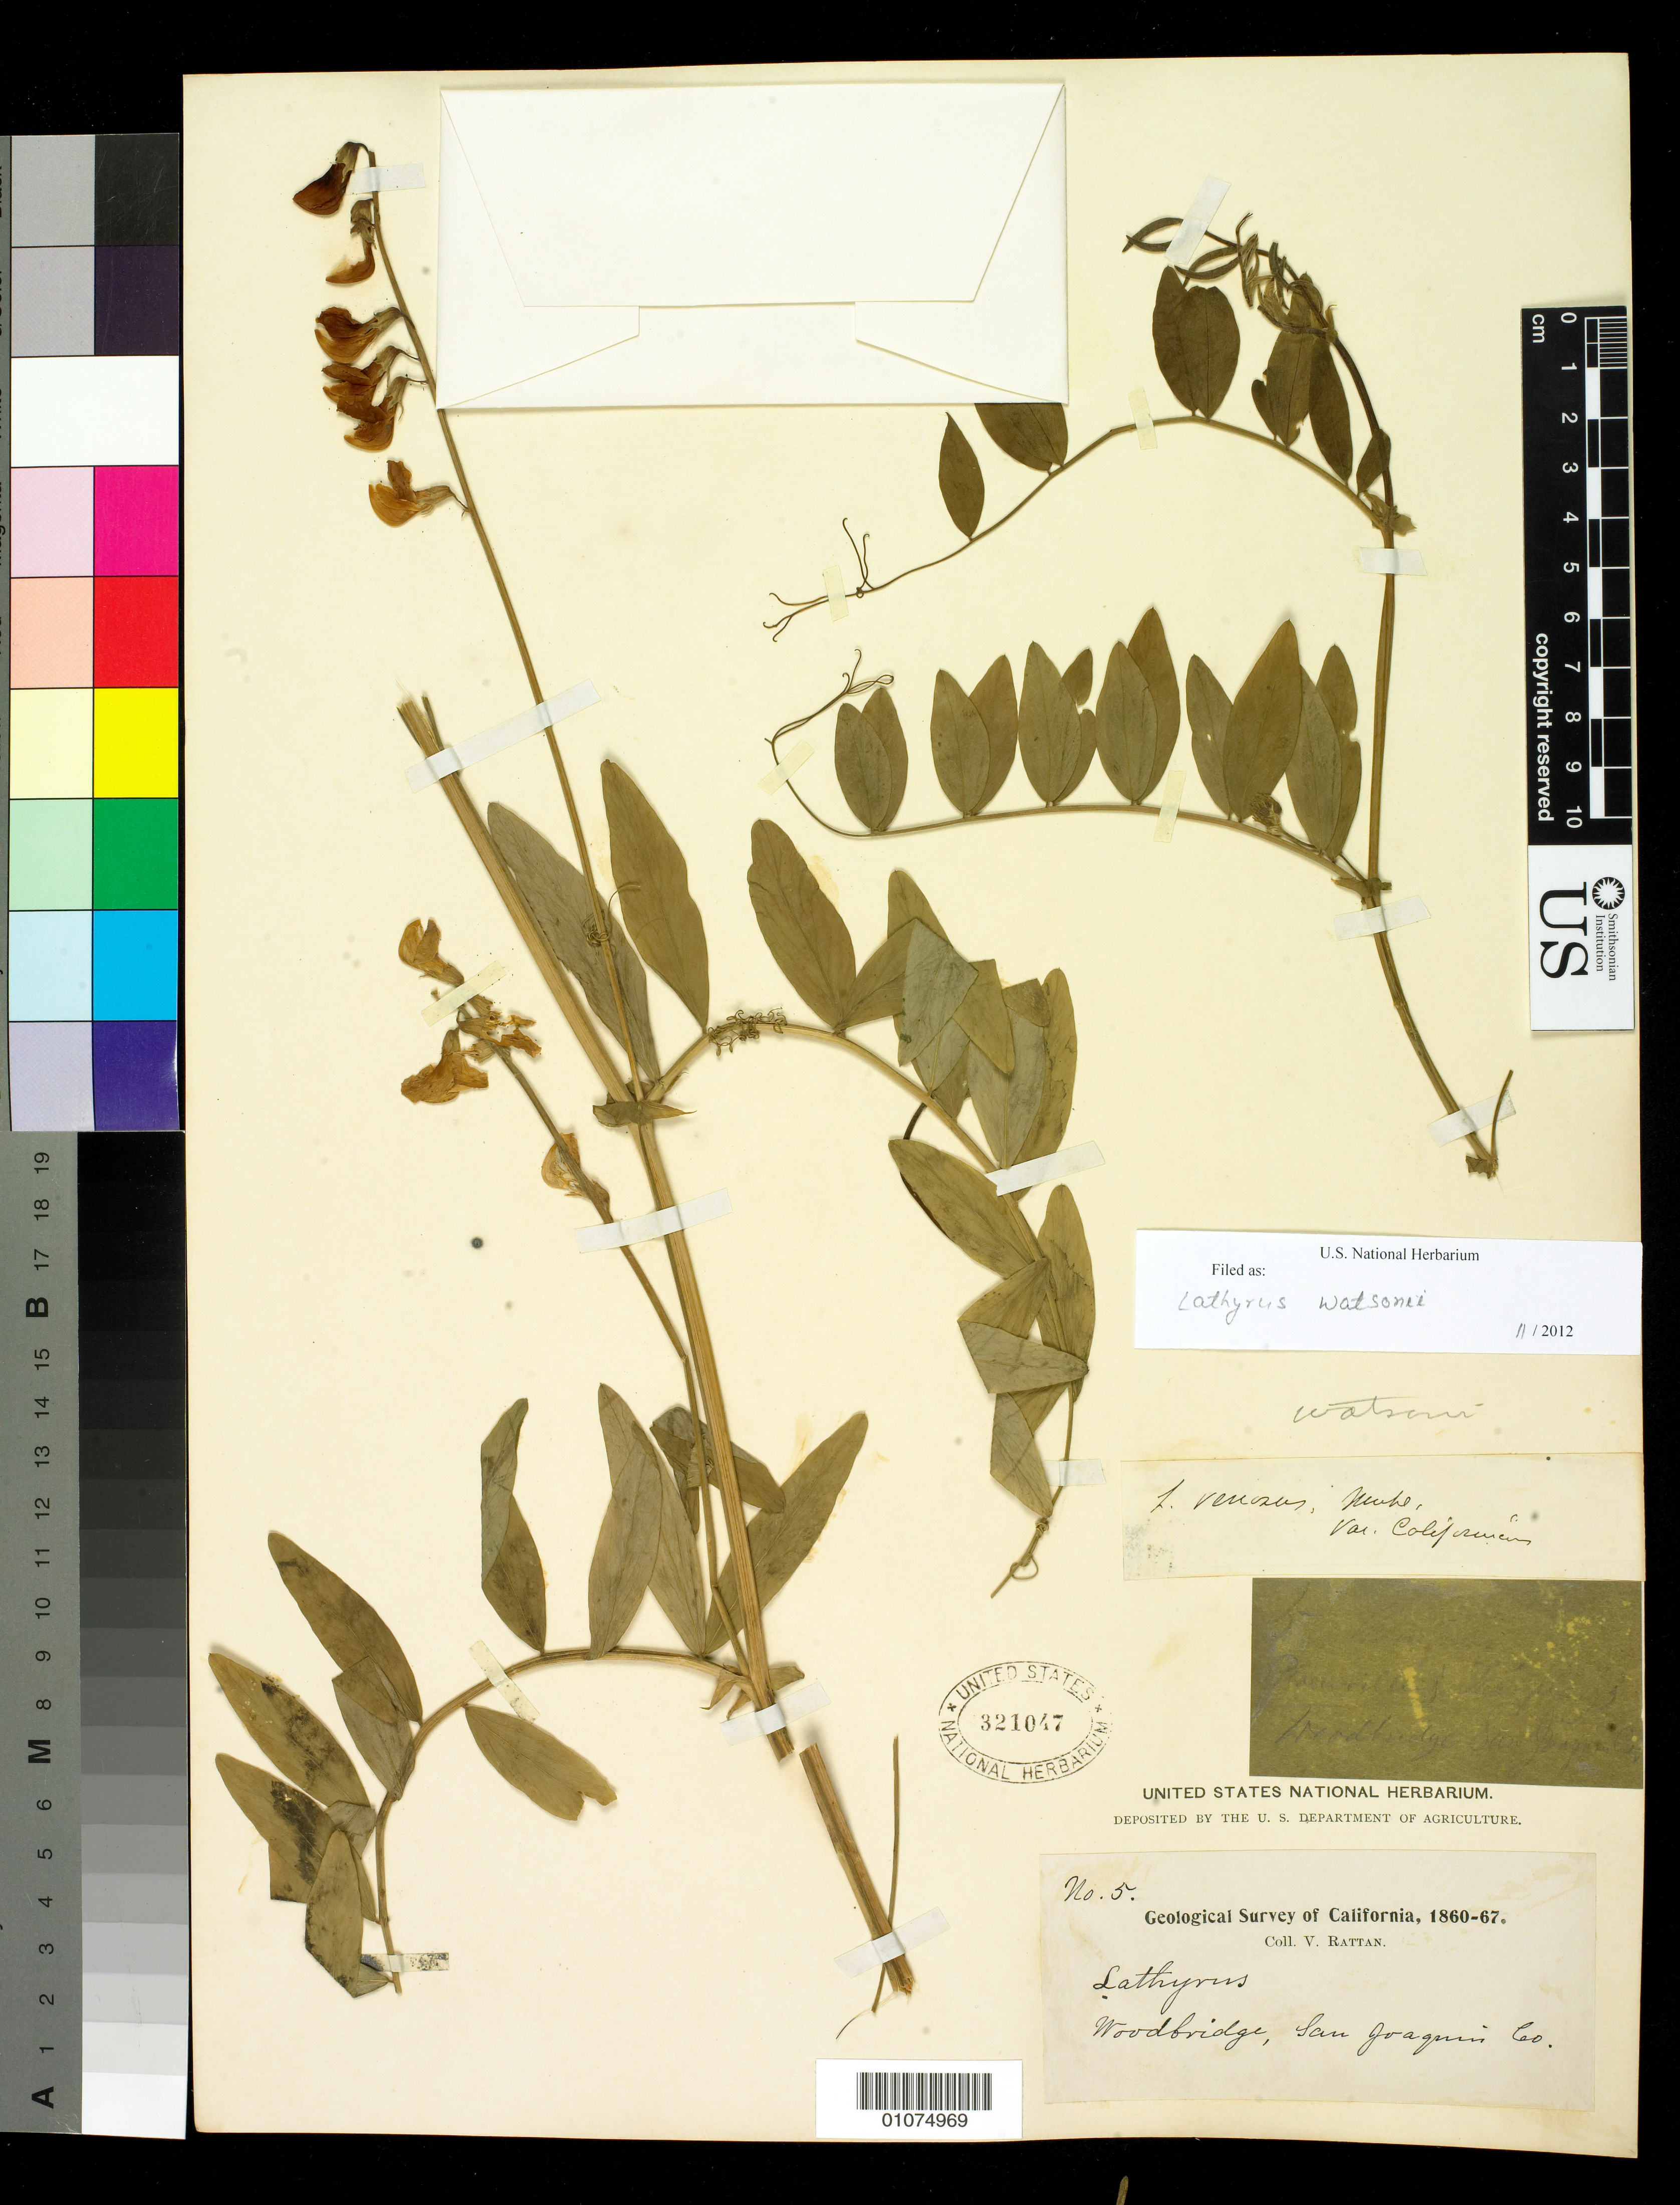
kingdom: Plantae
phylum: Tracheophyta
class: Magnoliopsida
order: Fabales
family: Fabaceae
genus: Lathyrus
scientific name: Lathyrus watsonii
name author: T.G. White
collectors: V. Rattan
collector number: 5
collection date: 1860/1867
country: United States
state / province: California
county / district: San Joaquin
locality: Woodbridge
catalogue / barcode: US 321047